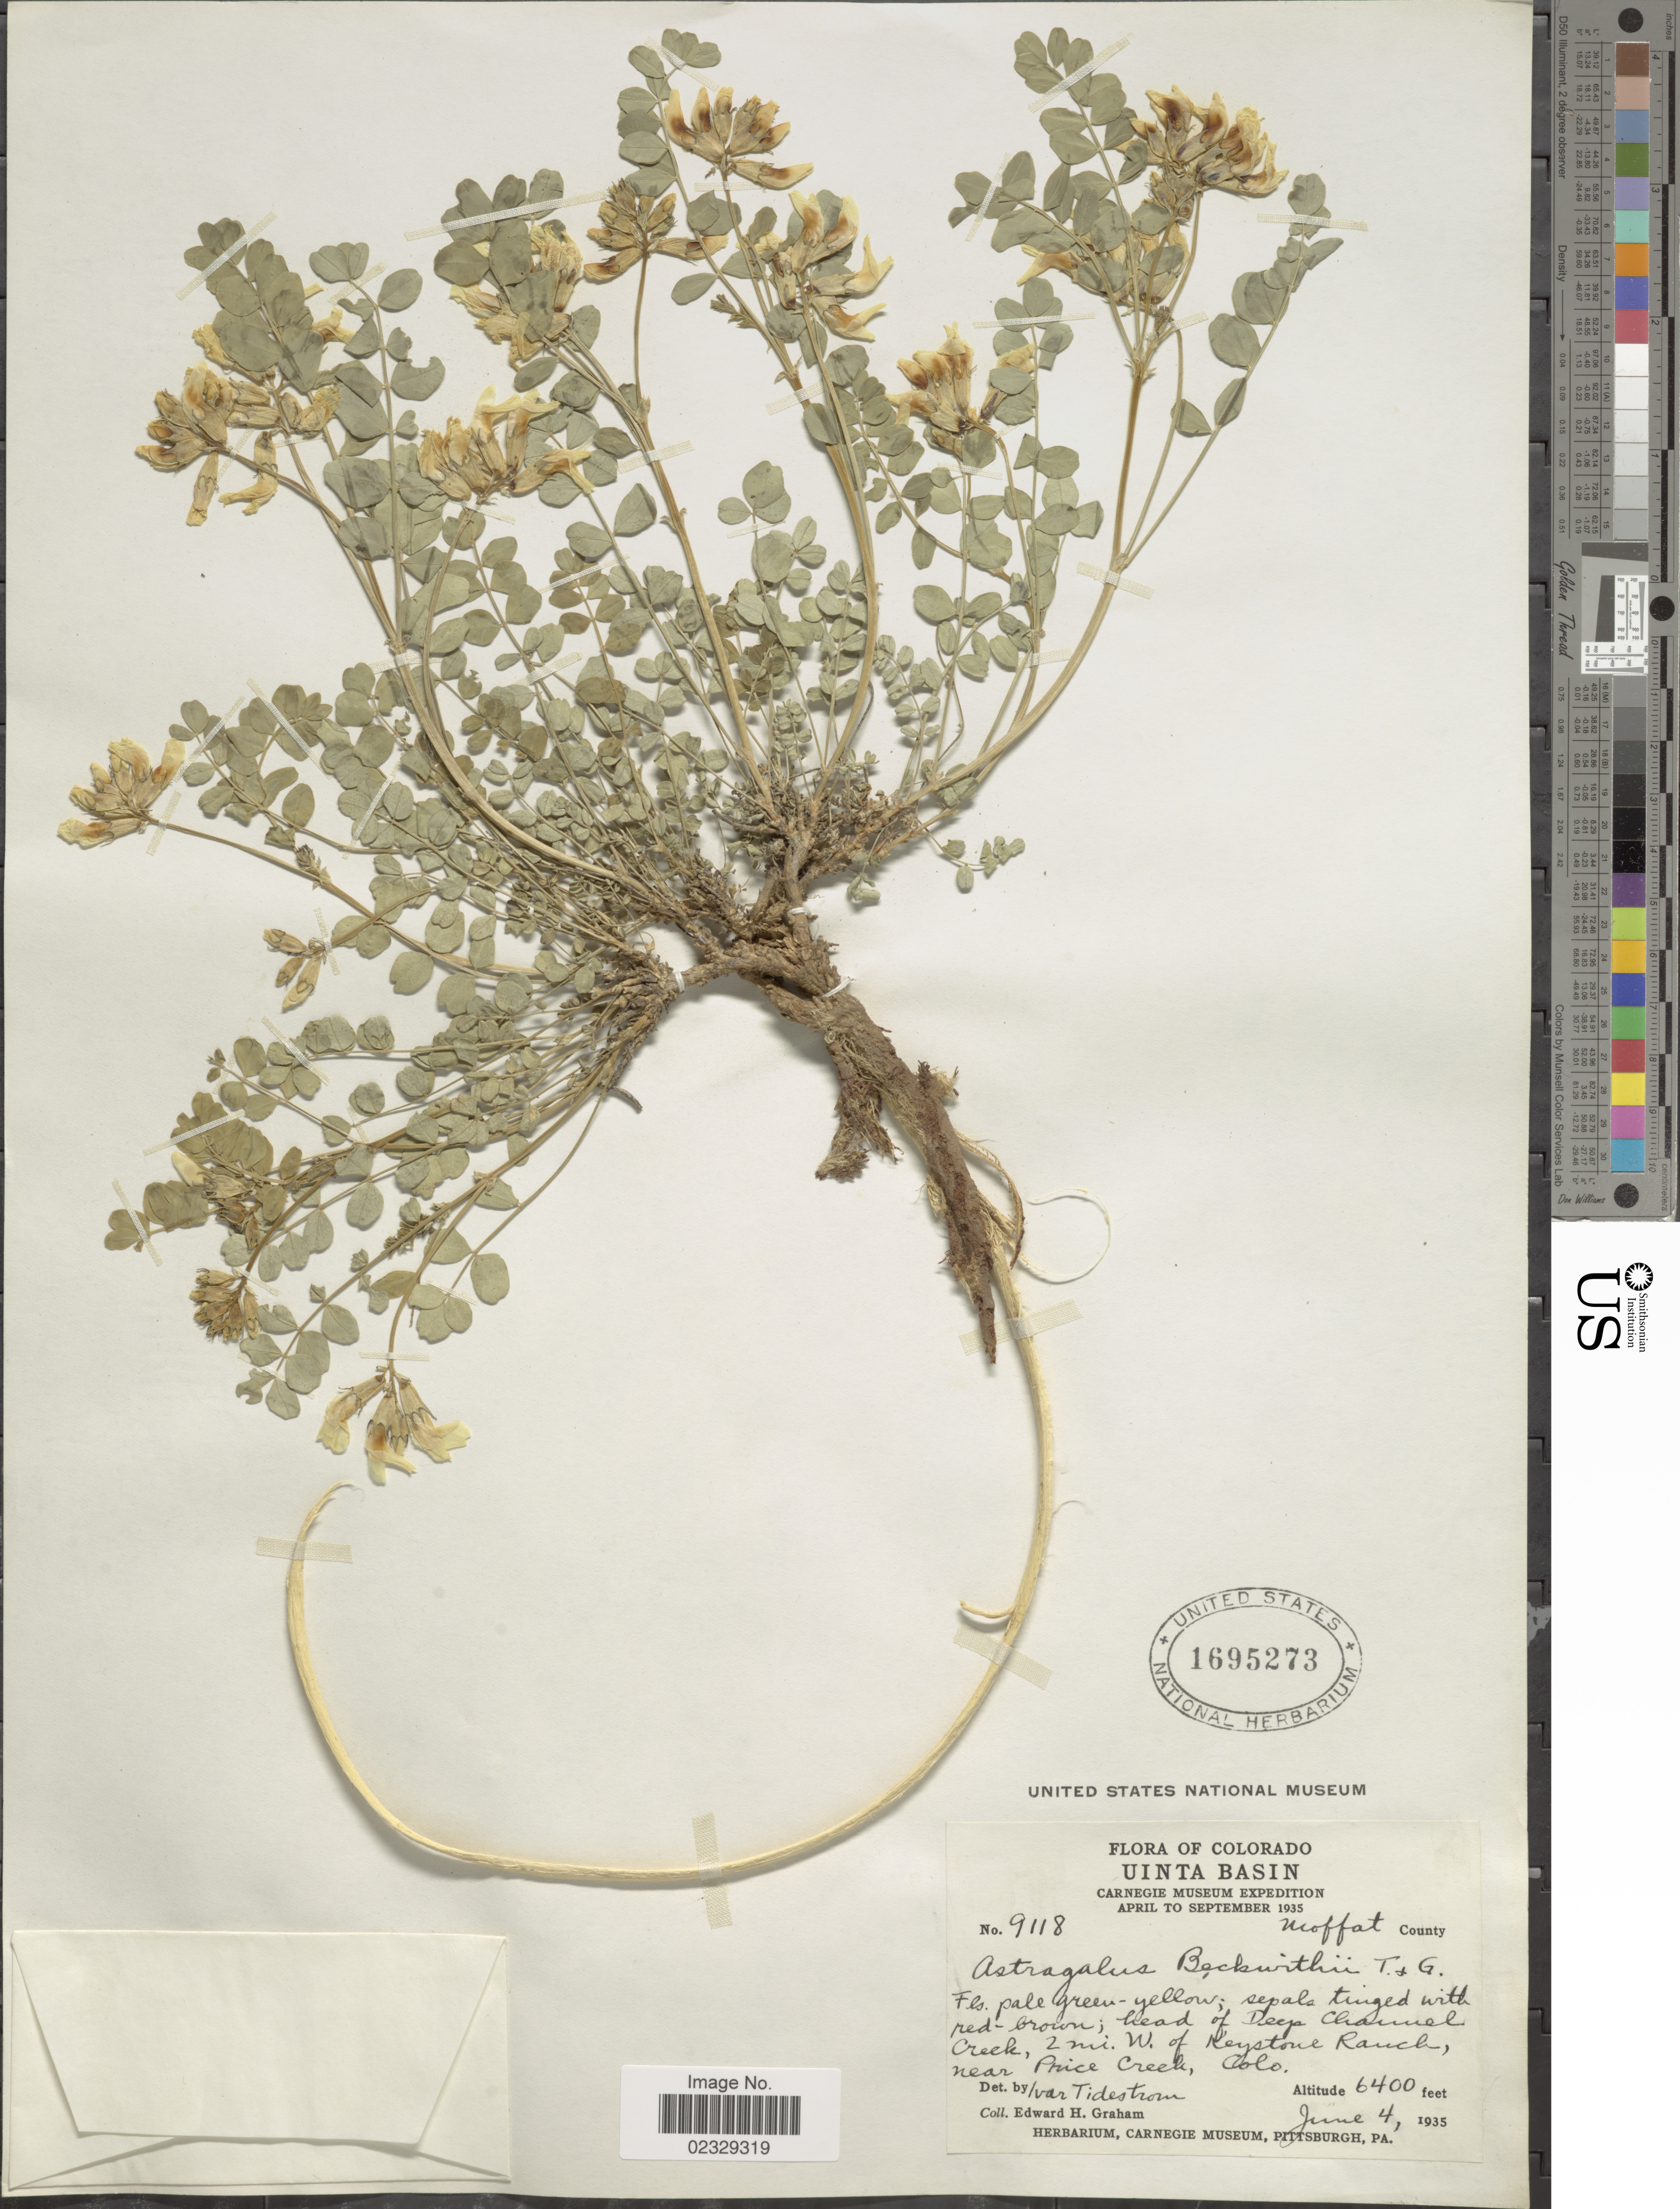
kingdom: Plantae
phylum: Tracheophyta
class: Magnoliopsida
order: Fabales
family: Fabaceae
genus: Astragalus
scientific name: Astragalus beckwithii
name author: Torr. & A. Gray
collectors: E. H. Graham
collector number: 9118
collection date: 1935-06-04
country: United States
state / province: Colorado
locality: Uinta Basin, Moffat County, head of Deep Channel Creek, 2 mi W of Keystone Ranch near Price Creek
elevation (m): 1951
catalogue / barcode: US 1695273